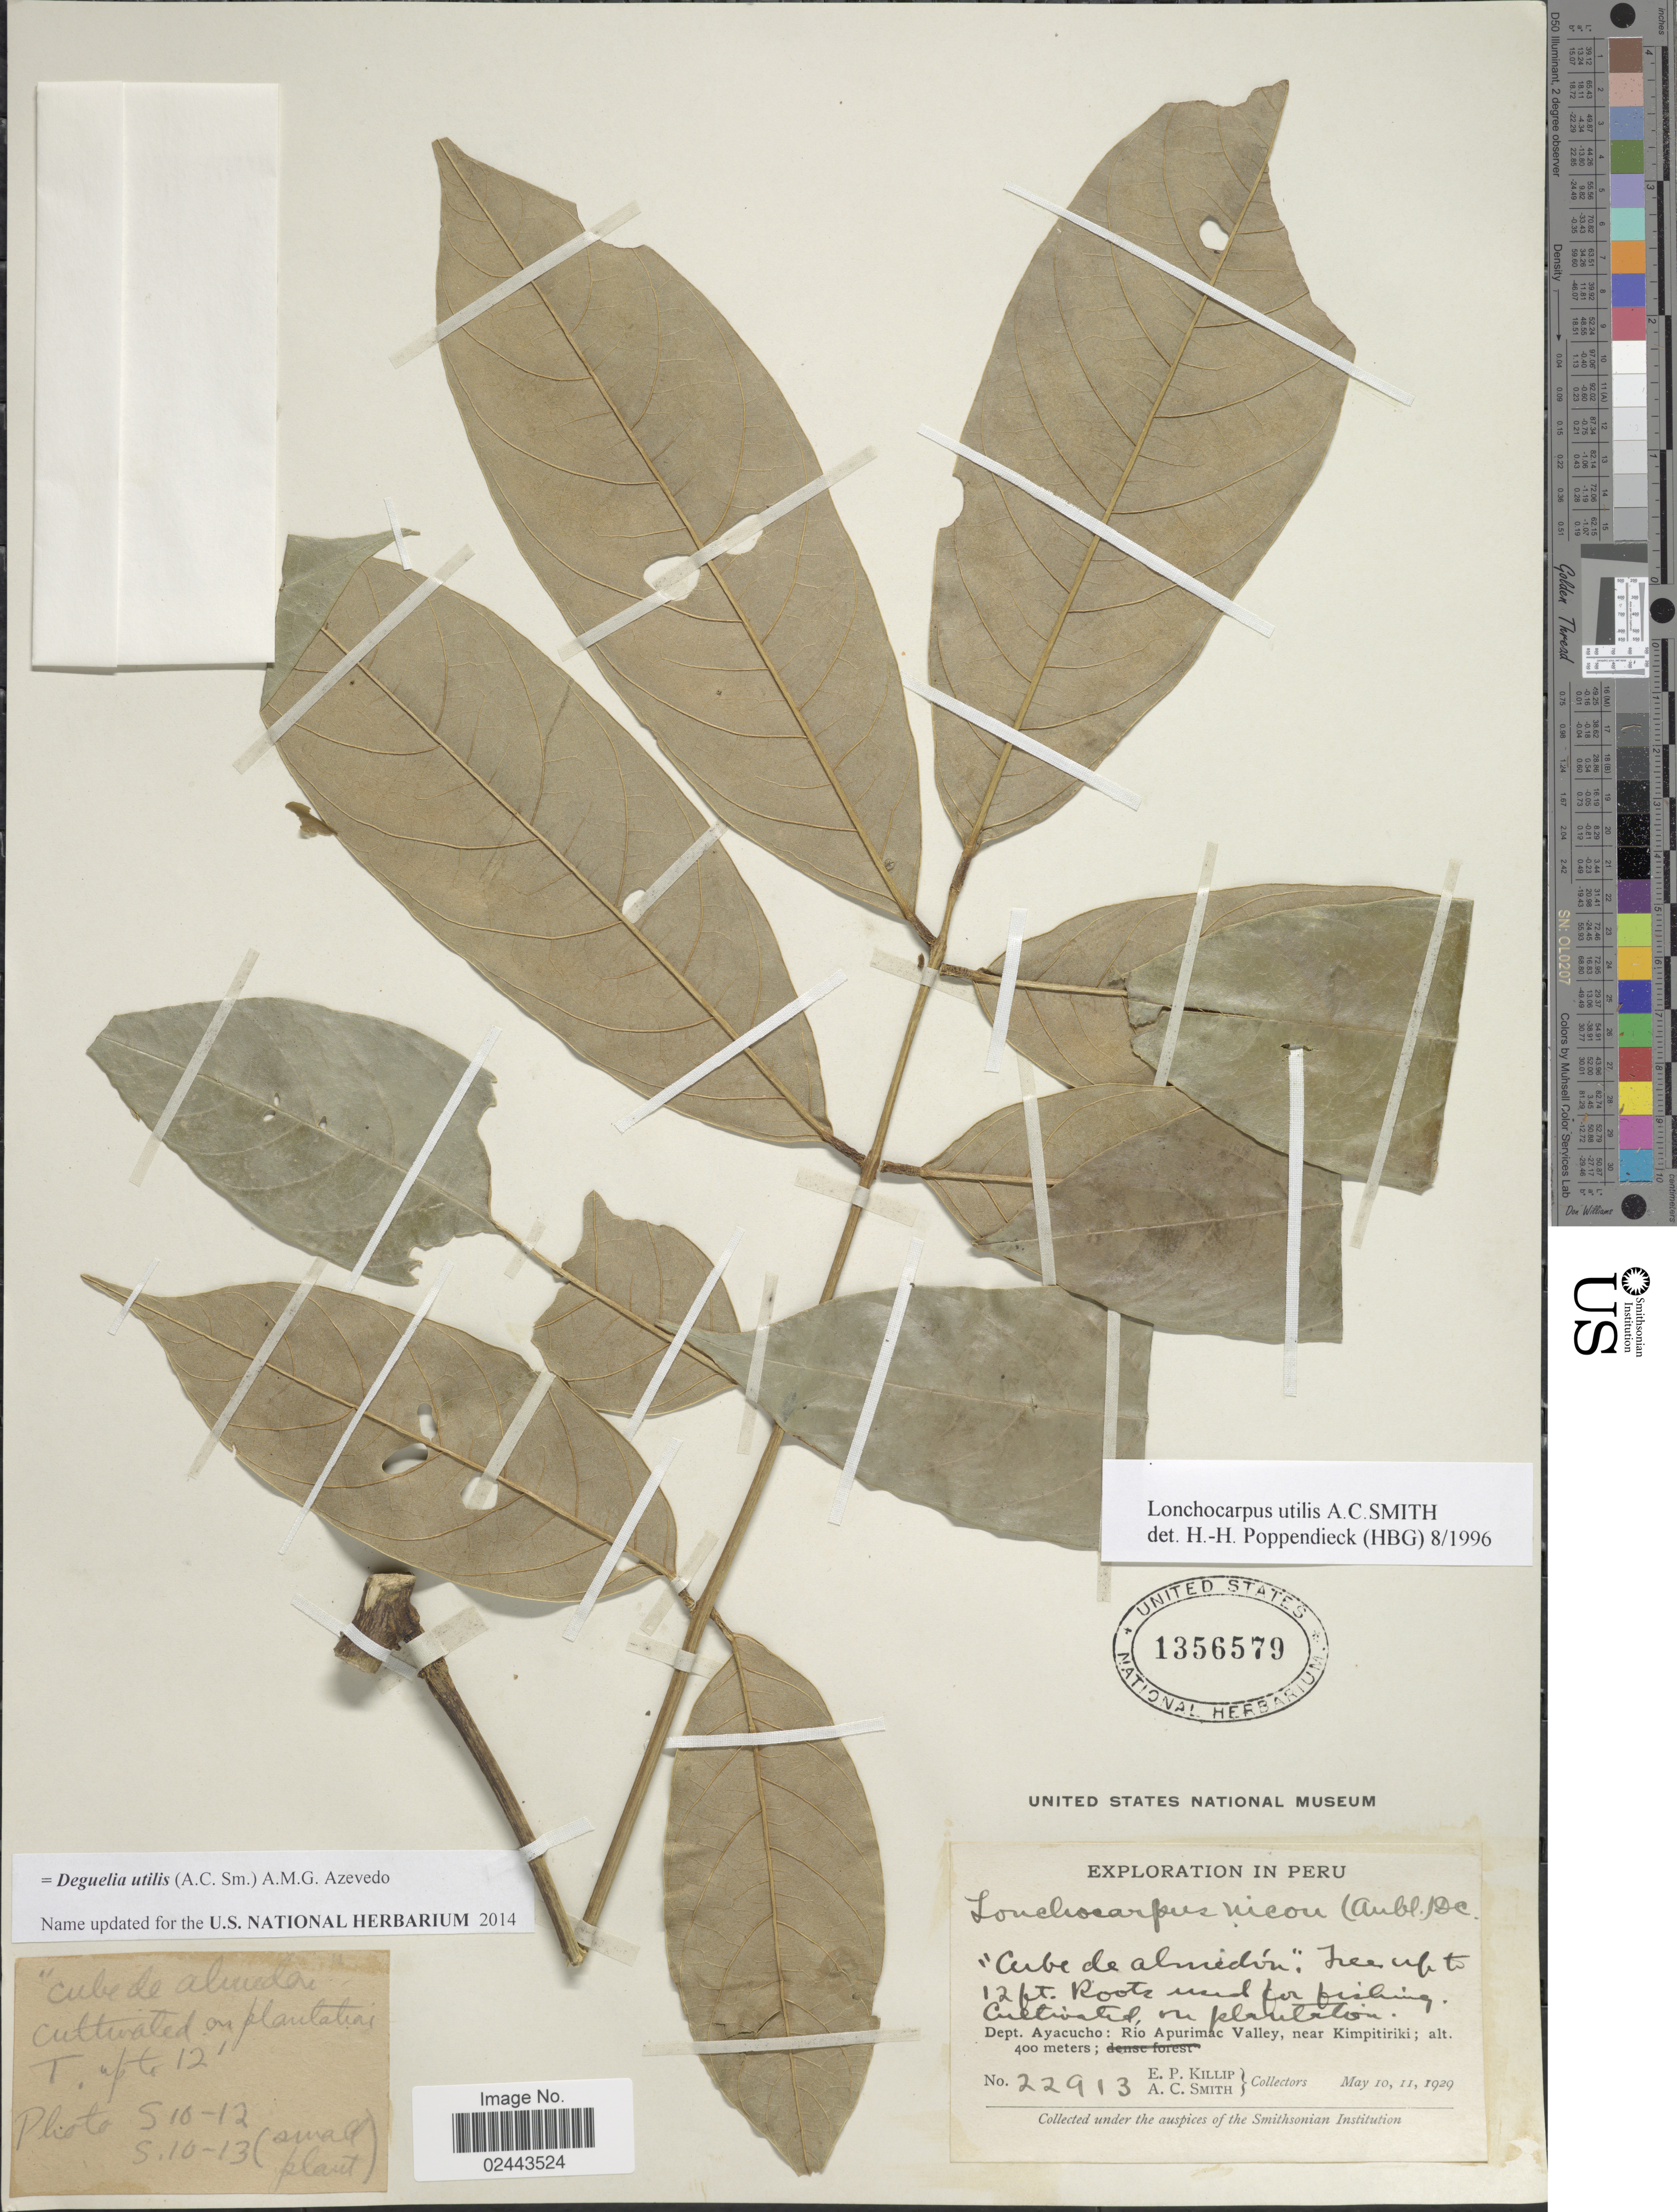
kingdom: Plantae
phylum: Tracheophyta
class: Magnoliopsida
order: Fabales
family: Fabaceae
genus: Deguelia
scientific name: Deguelia utilis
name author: (A.C. Sm.) A.M.G. Azevedo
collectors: E. P. Killip & A. C. Smith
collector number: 22913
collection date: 1929-05-10/1929-05-11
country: Peru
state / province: Ayacucho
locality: On plantation, Rio Apurimac Valley, near Kimpitiriki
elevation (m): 400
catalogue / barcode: US 1356579